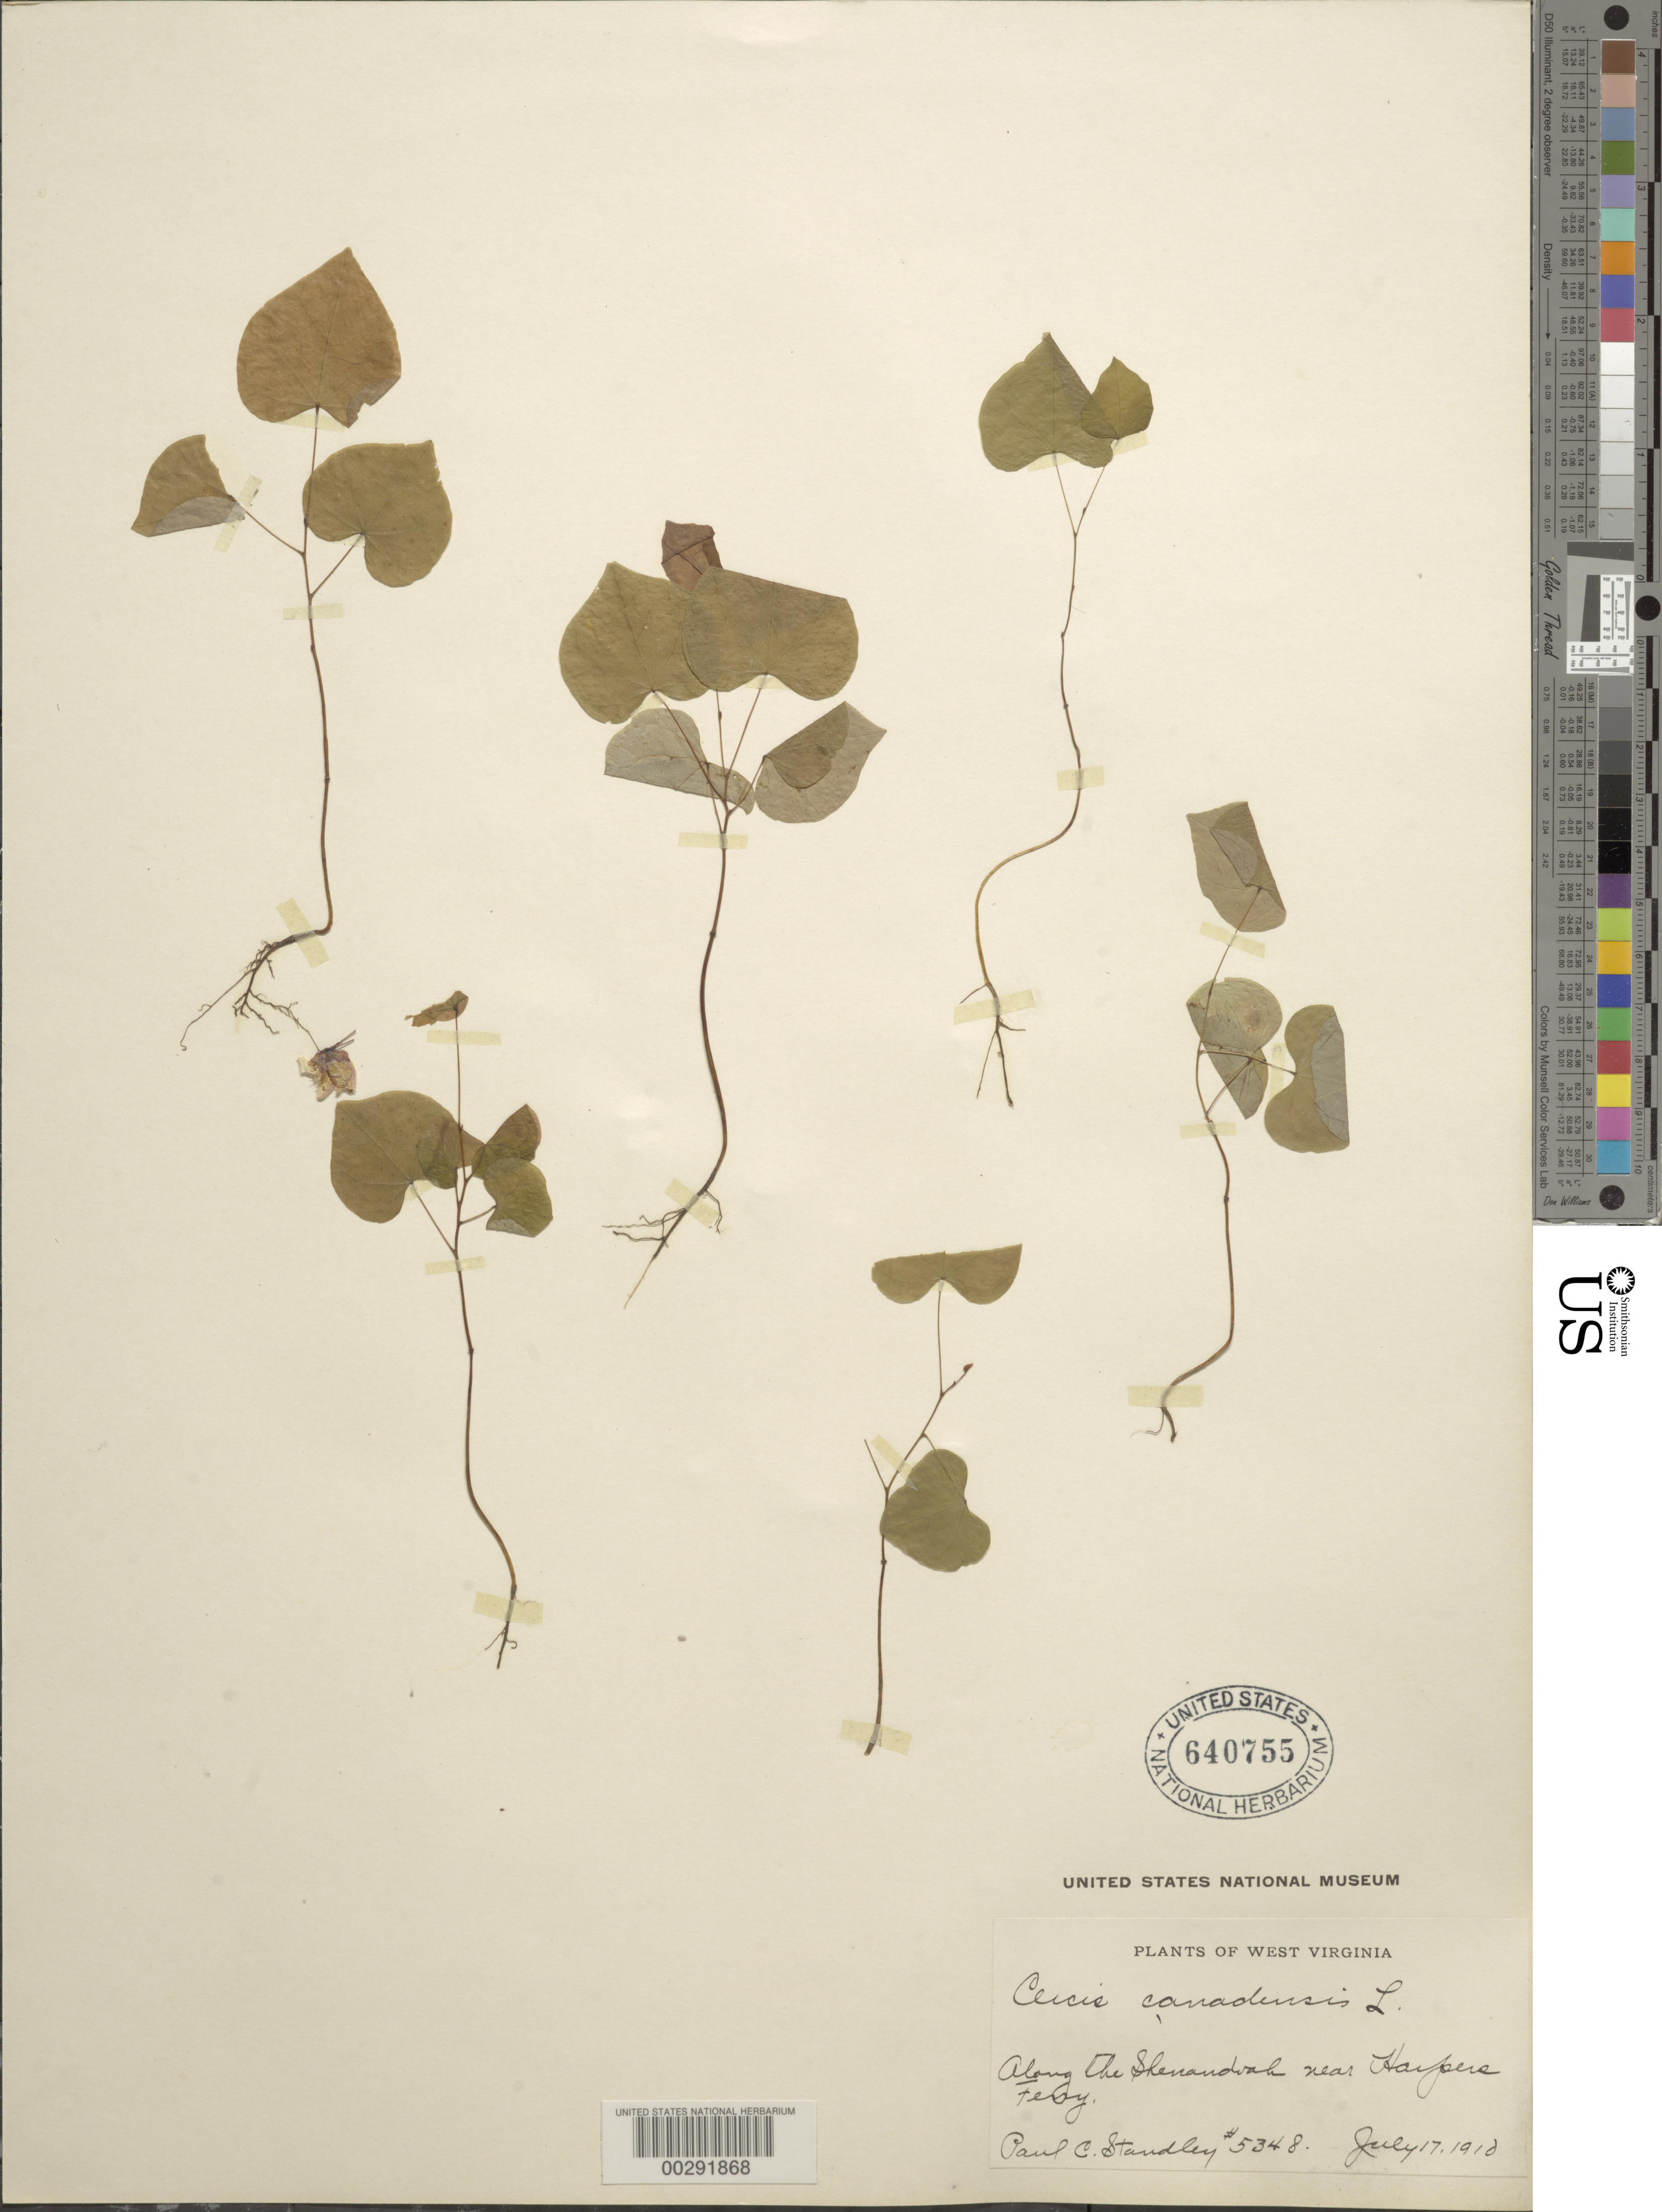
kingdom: Plantae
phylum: Tracheophyta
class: Magnoliopsida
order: Fabales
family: Fabaceae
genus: Cercis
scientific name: Cercis canadensis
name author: L.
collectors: P. C. Standley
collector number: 5348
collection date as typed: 17 Jul 1910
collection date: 1910-07-17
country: United States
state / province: West Virginia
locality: Along the shenandoah near harpers ferry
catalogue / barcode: US 640755